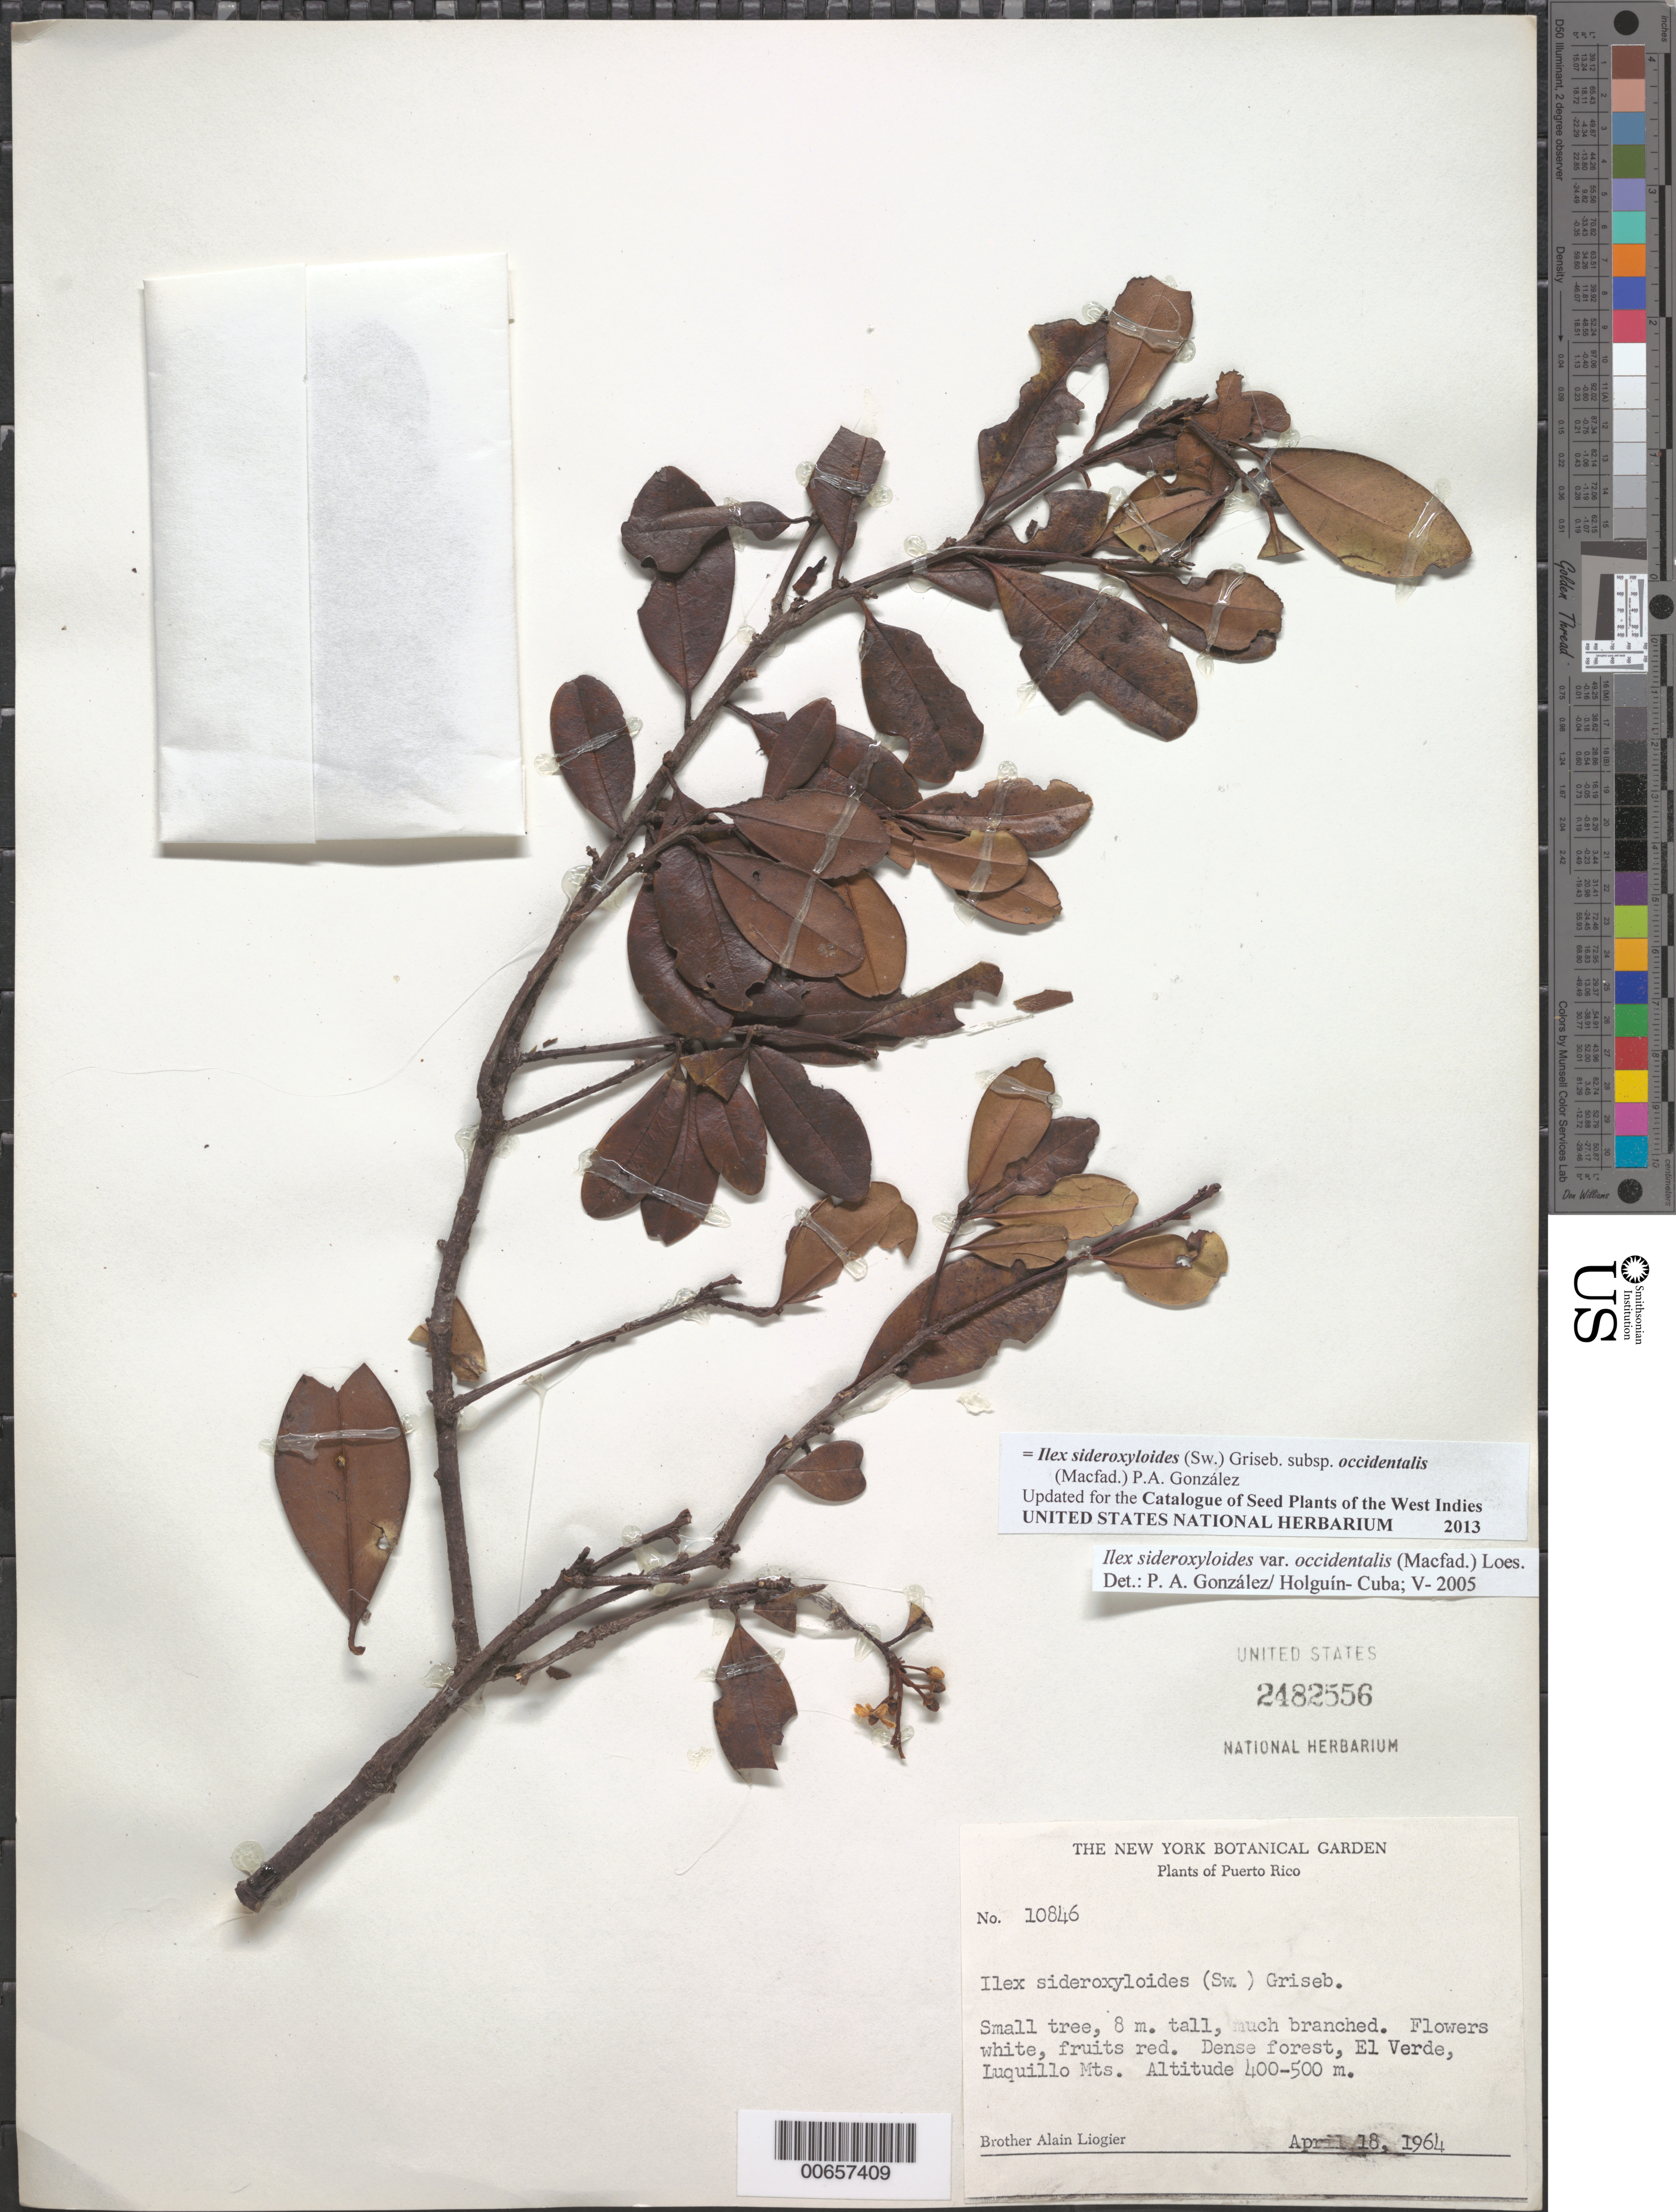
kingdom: Plantae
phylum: Tracheophyta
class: Magnoliopsida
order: Aquifoliales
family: Aquifoliaceae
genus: Ilex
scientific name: Ilex sideroxyloides subsp. occidentalis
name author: (Macfad.) P. A. González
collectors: A. H. Liogier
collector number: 10846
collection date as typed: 18 Apr 1964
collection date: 1964-04-18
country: Puerto Rico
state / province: Luquillo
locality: El Verde, Luquillo Mts.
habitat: Dense forest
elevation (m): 400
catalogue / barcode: US 2482556